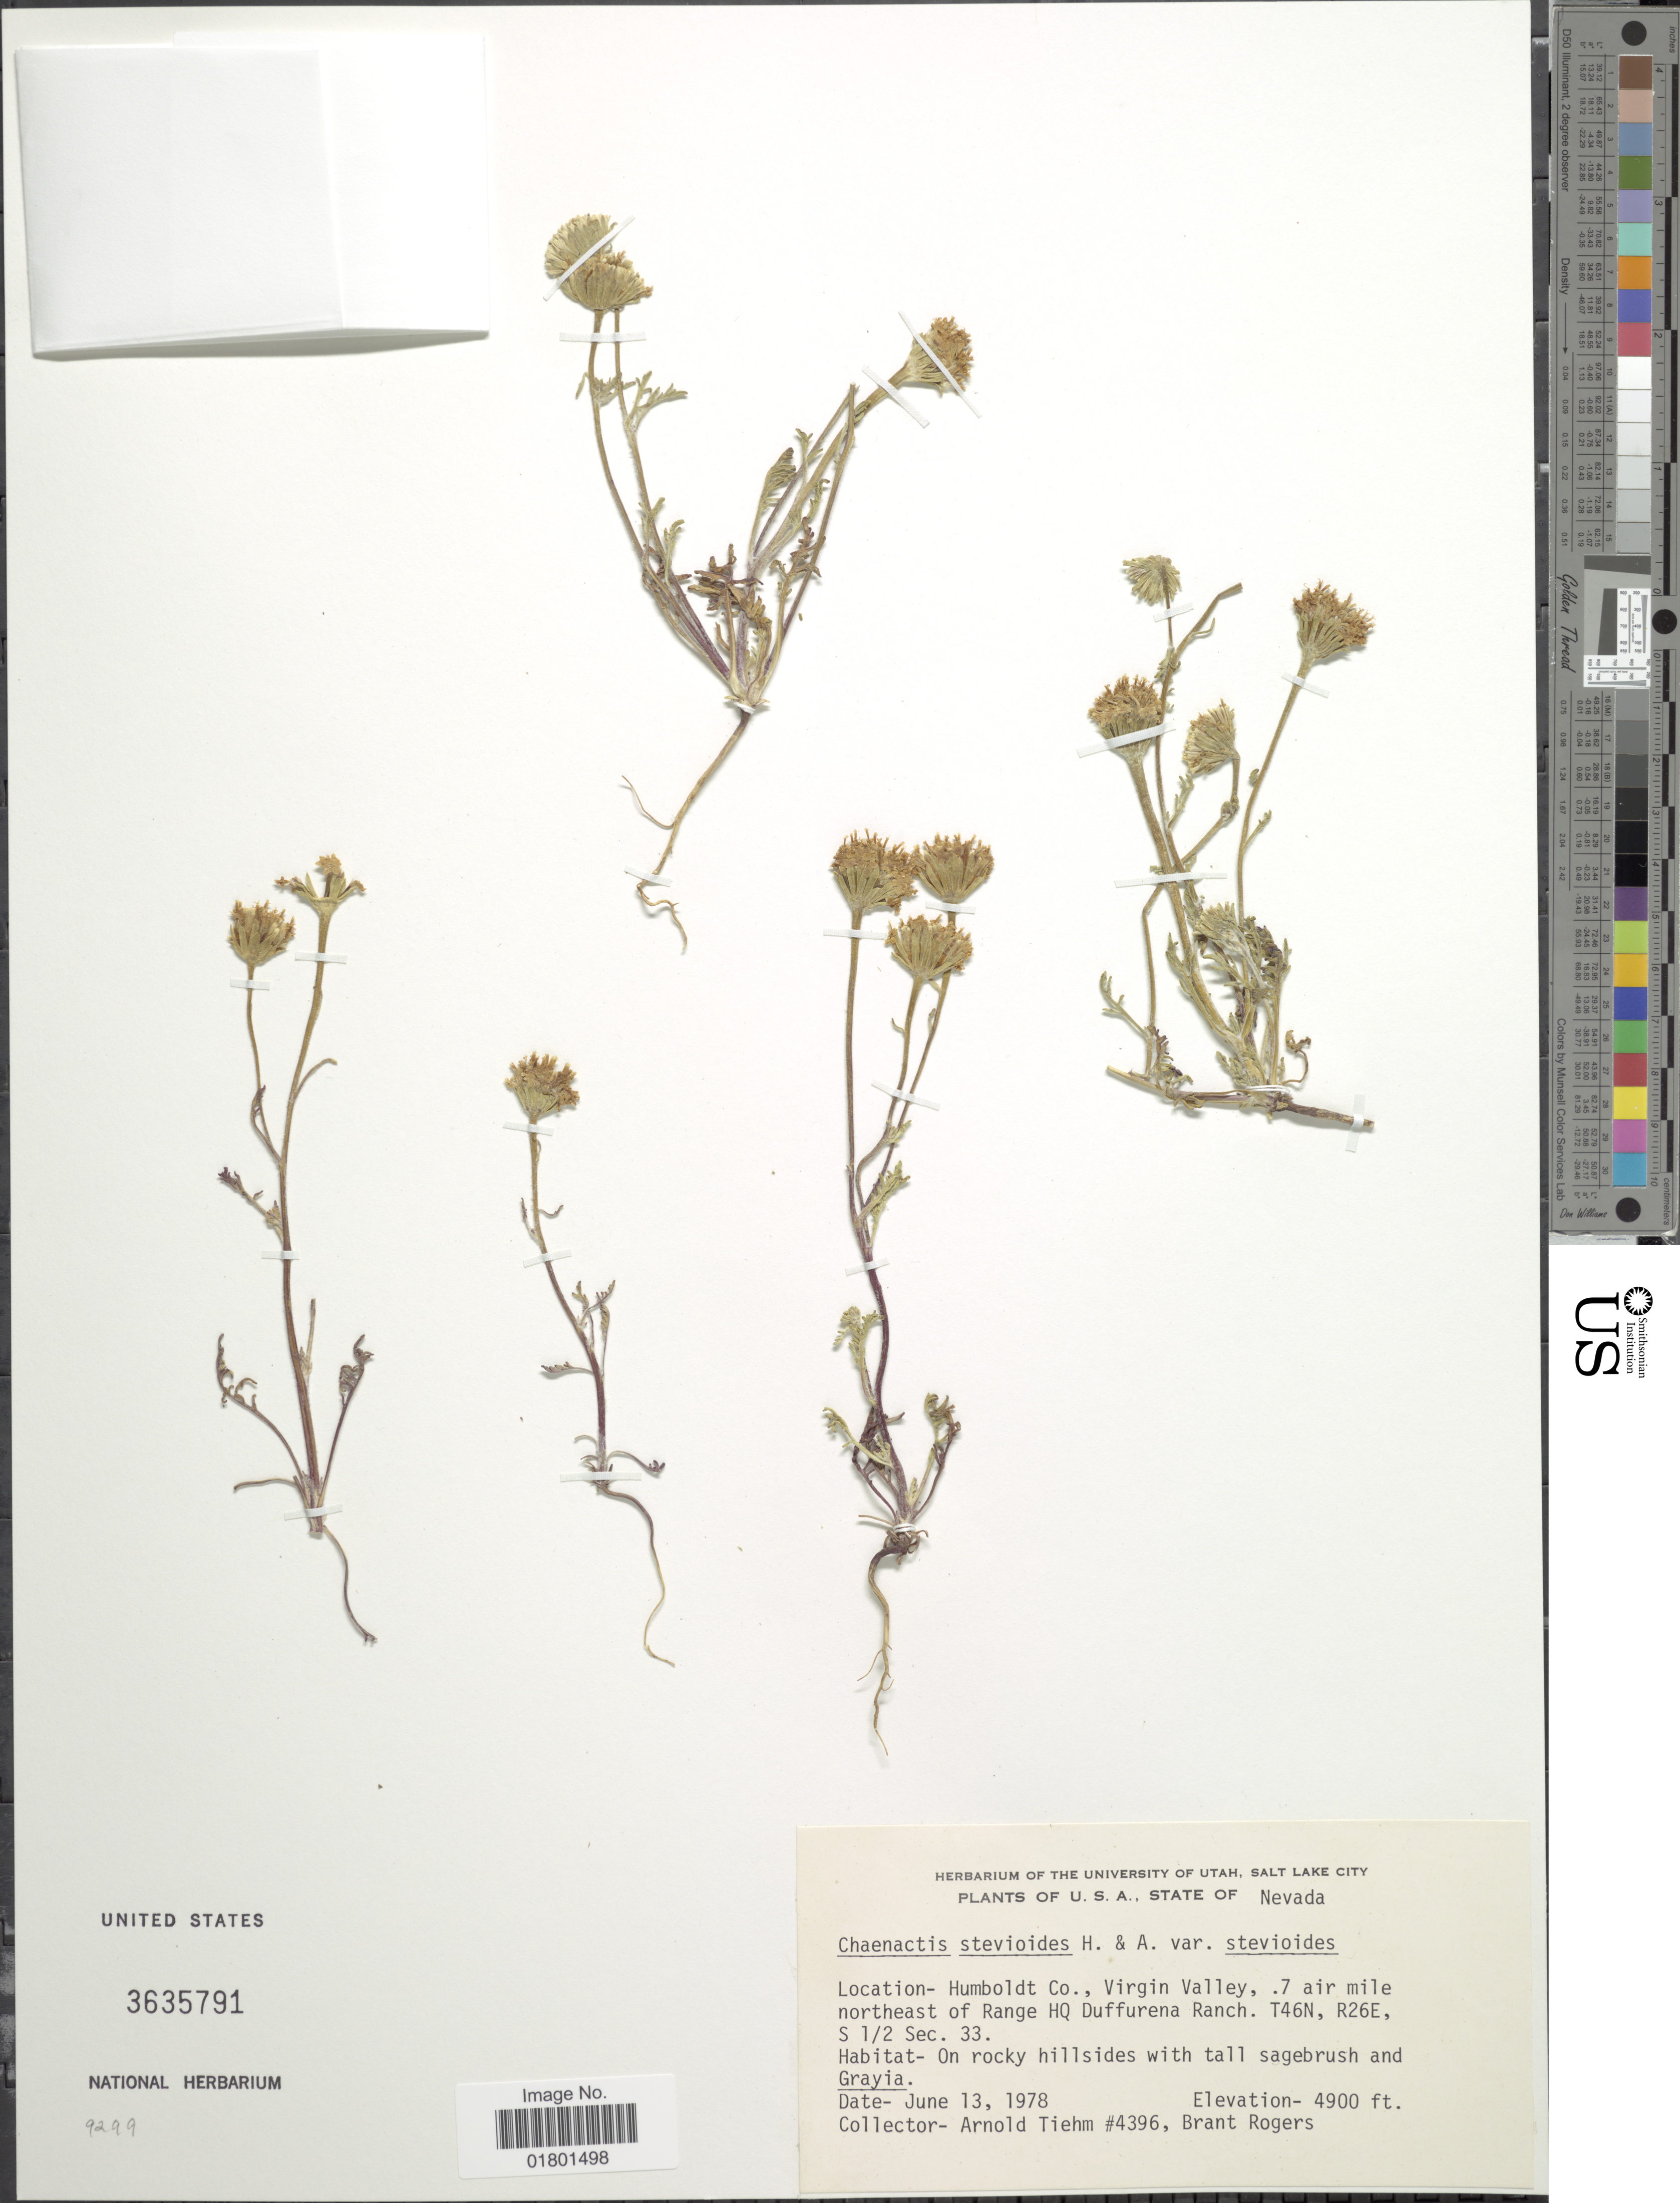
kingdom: Plantae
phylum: Tracheophyta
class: Magnoliopsida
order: Asterales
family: Asteraceae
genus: Chaenactis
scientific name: Chaenactis stevioides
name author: Hook. & Arn.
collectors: A. Tiehm & B. Rogers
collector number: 4396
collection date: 1978-06-13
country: United States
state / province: Nevada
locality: Humboldt Co., Virgin Valley, 7 air mile northeast of Range HQ Duffurena Ranch, T46N, R26E, S 1/2 Sec. 33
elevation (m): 1494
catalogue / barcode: US 3635791